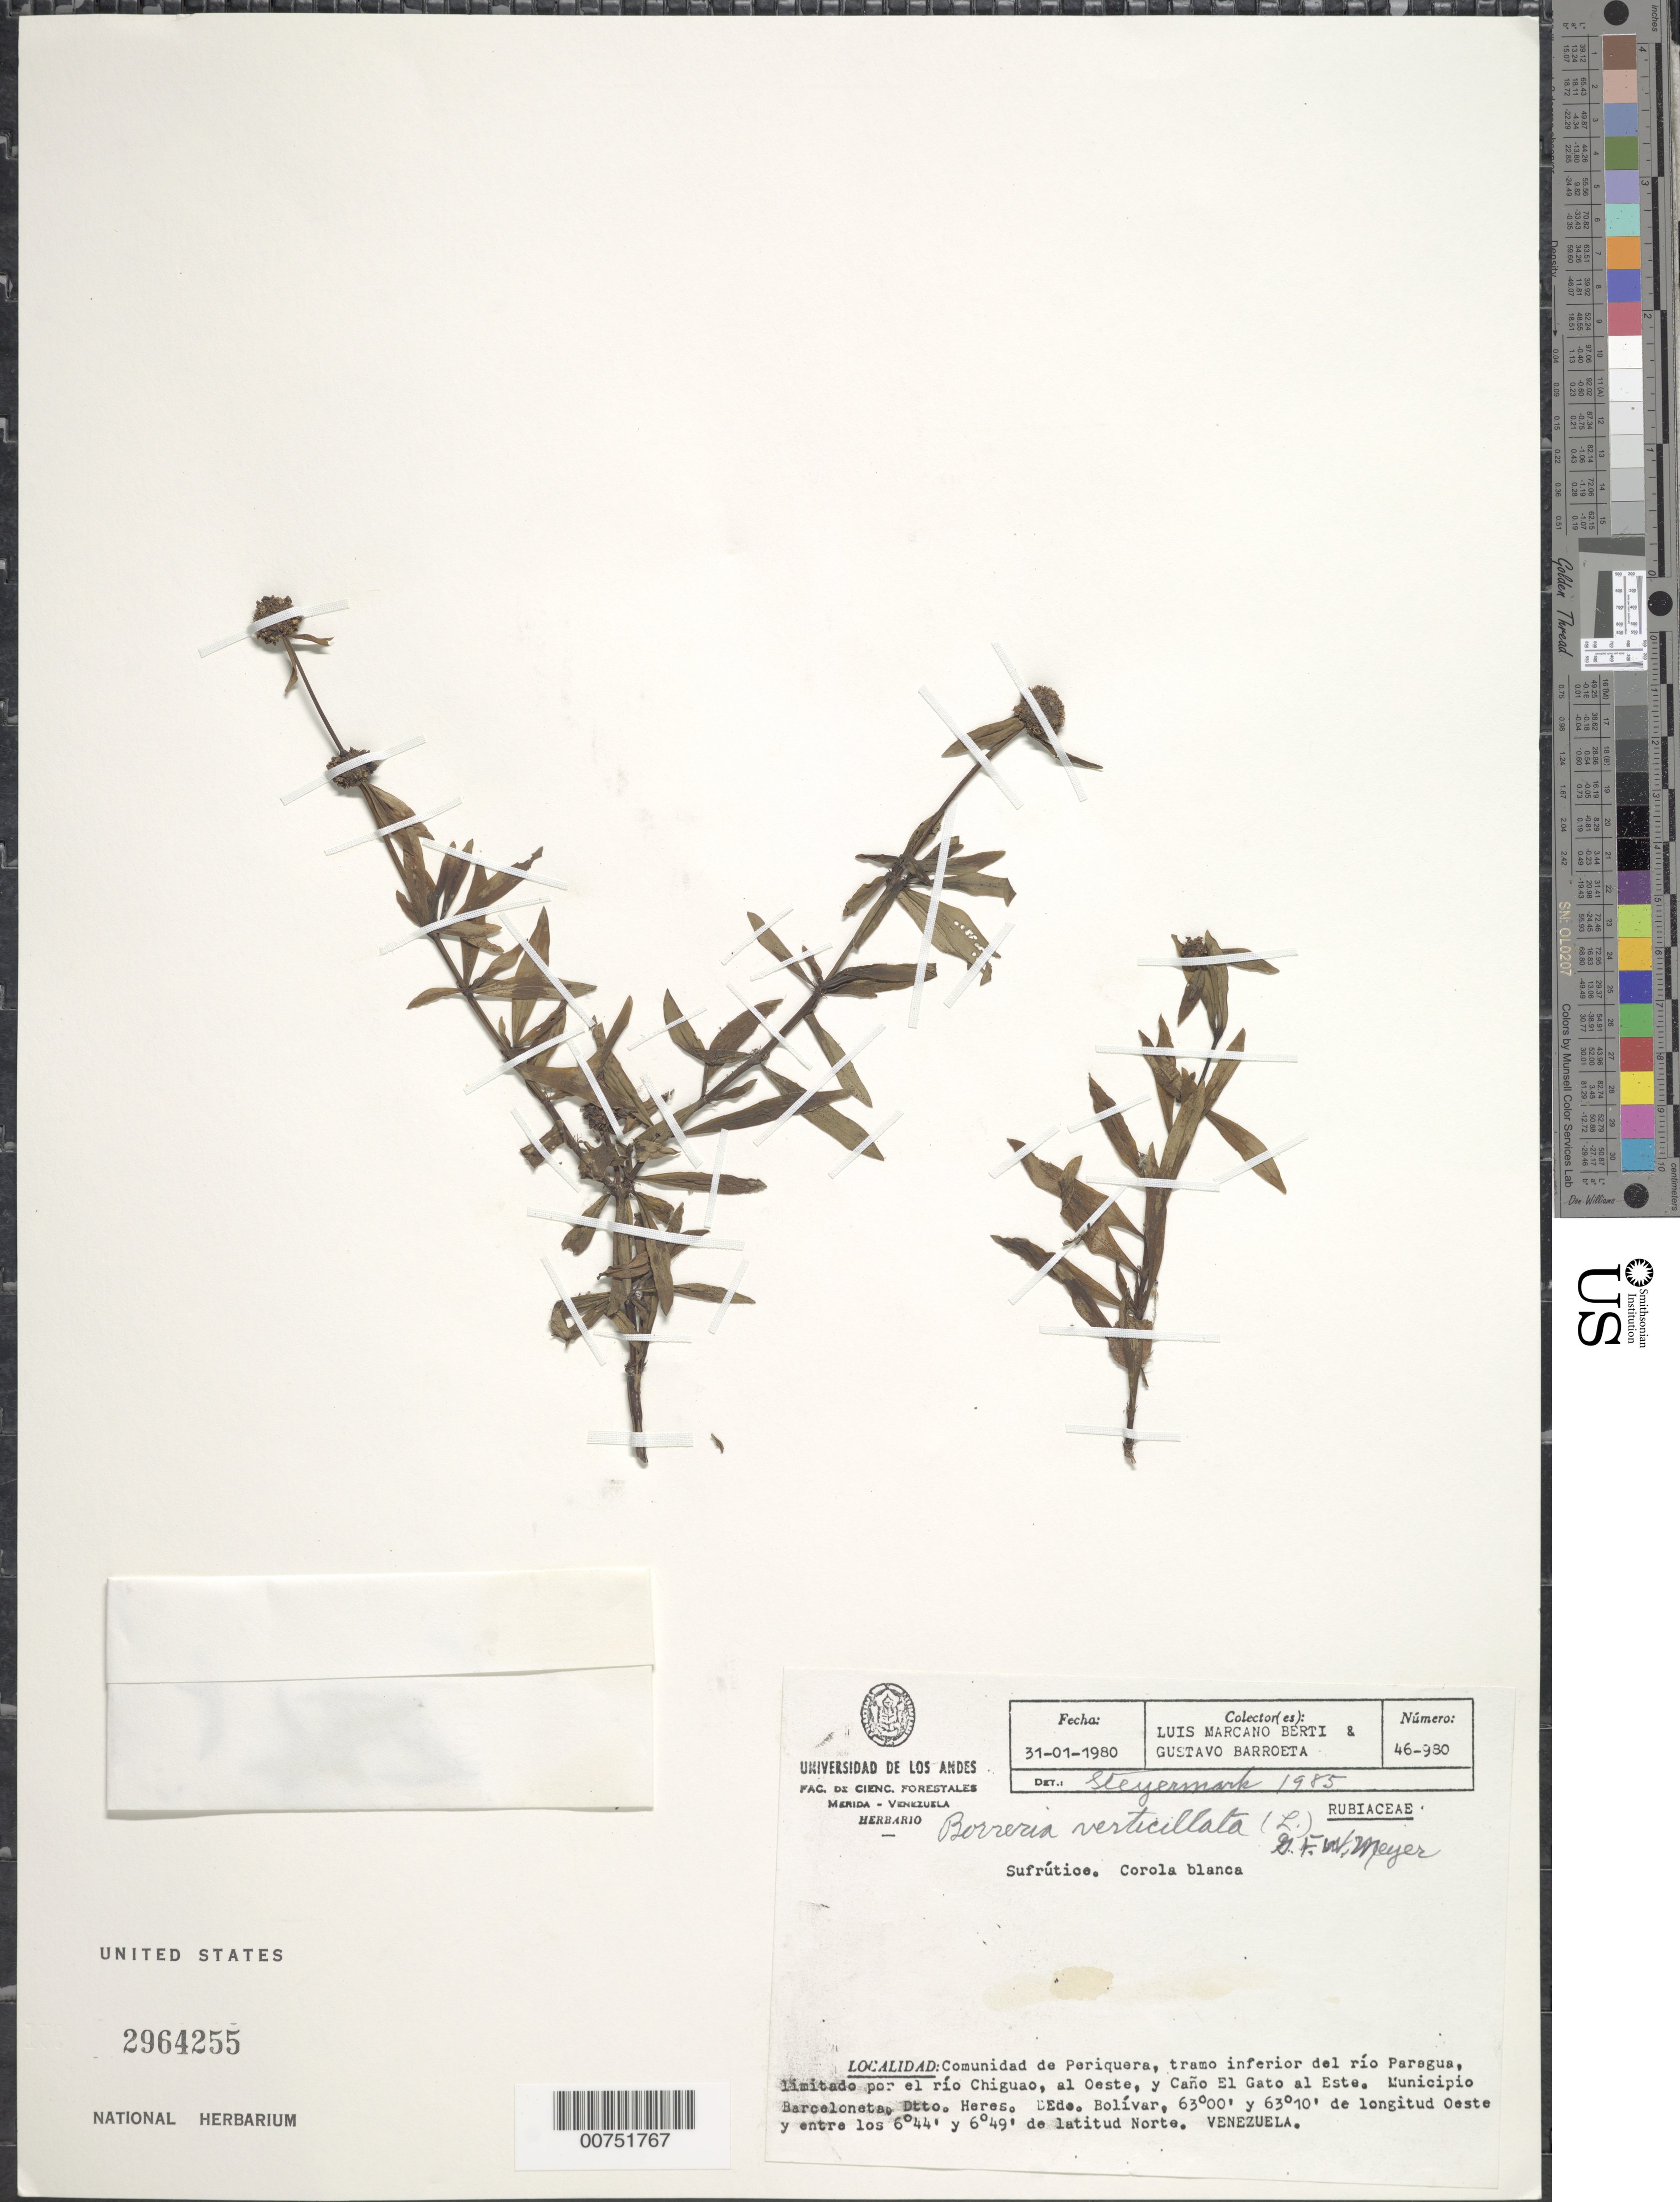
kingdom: Plantae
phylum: Tracheophyta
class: Magnoliopsida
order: Gentianales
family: Rubiaceae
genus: Borreria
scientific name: Borreria verticillata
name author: (L.) G. Mey.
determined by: Steyermark, Julian A., (VEN)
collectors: L. Marcano-Berti & G. Barroeta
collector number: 980 46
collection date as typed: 31-Jan-80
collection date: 1980-01-31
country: Venezuela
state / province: Bolívar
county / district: Heres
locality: Mun. Barceloneta, Comunidad de Periquera, tramo inferíor del río Paragua, limitado por el río Chiguao, al Oeste, y Caño El Gato al Este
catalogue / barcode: US 2964255